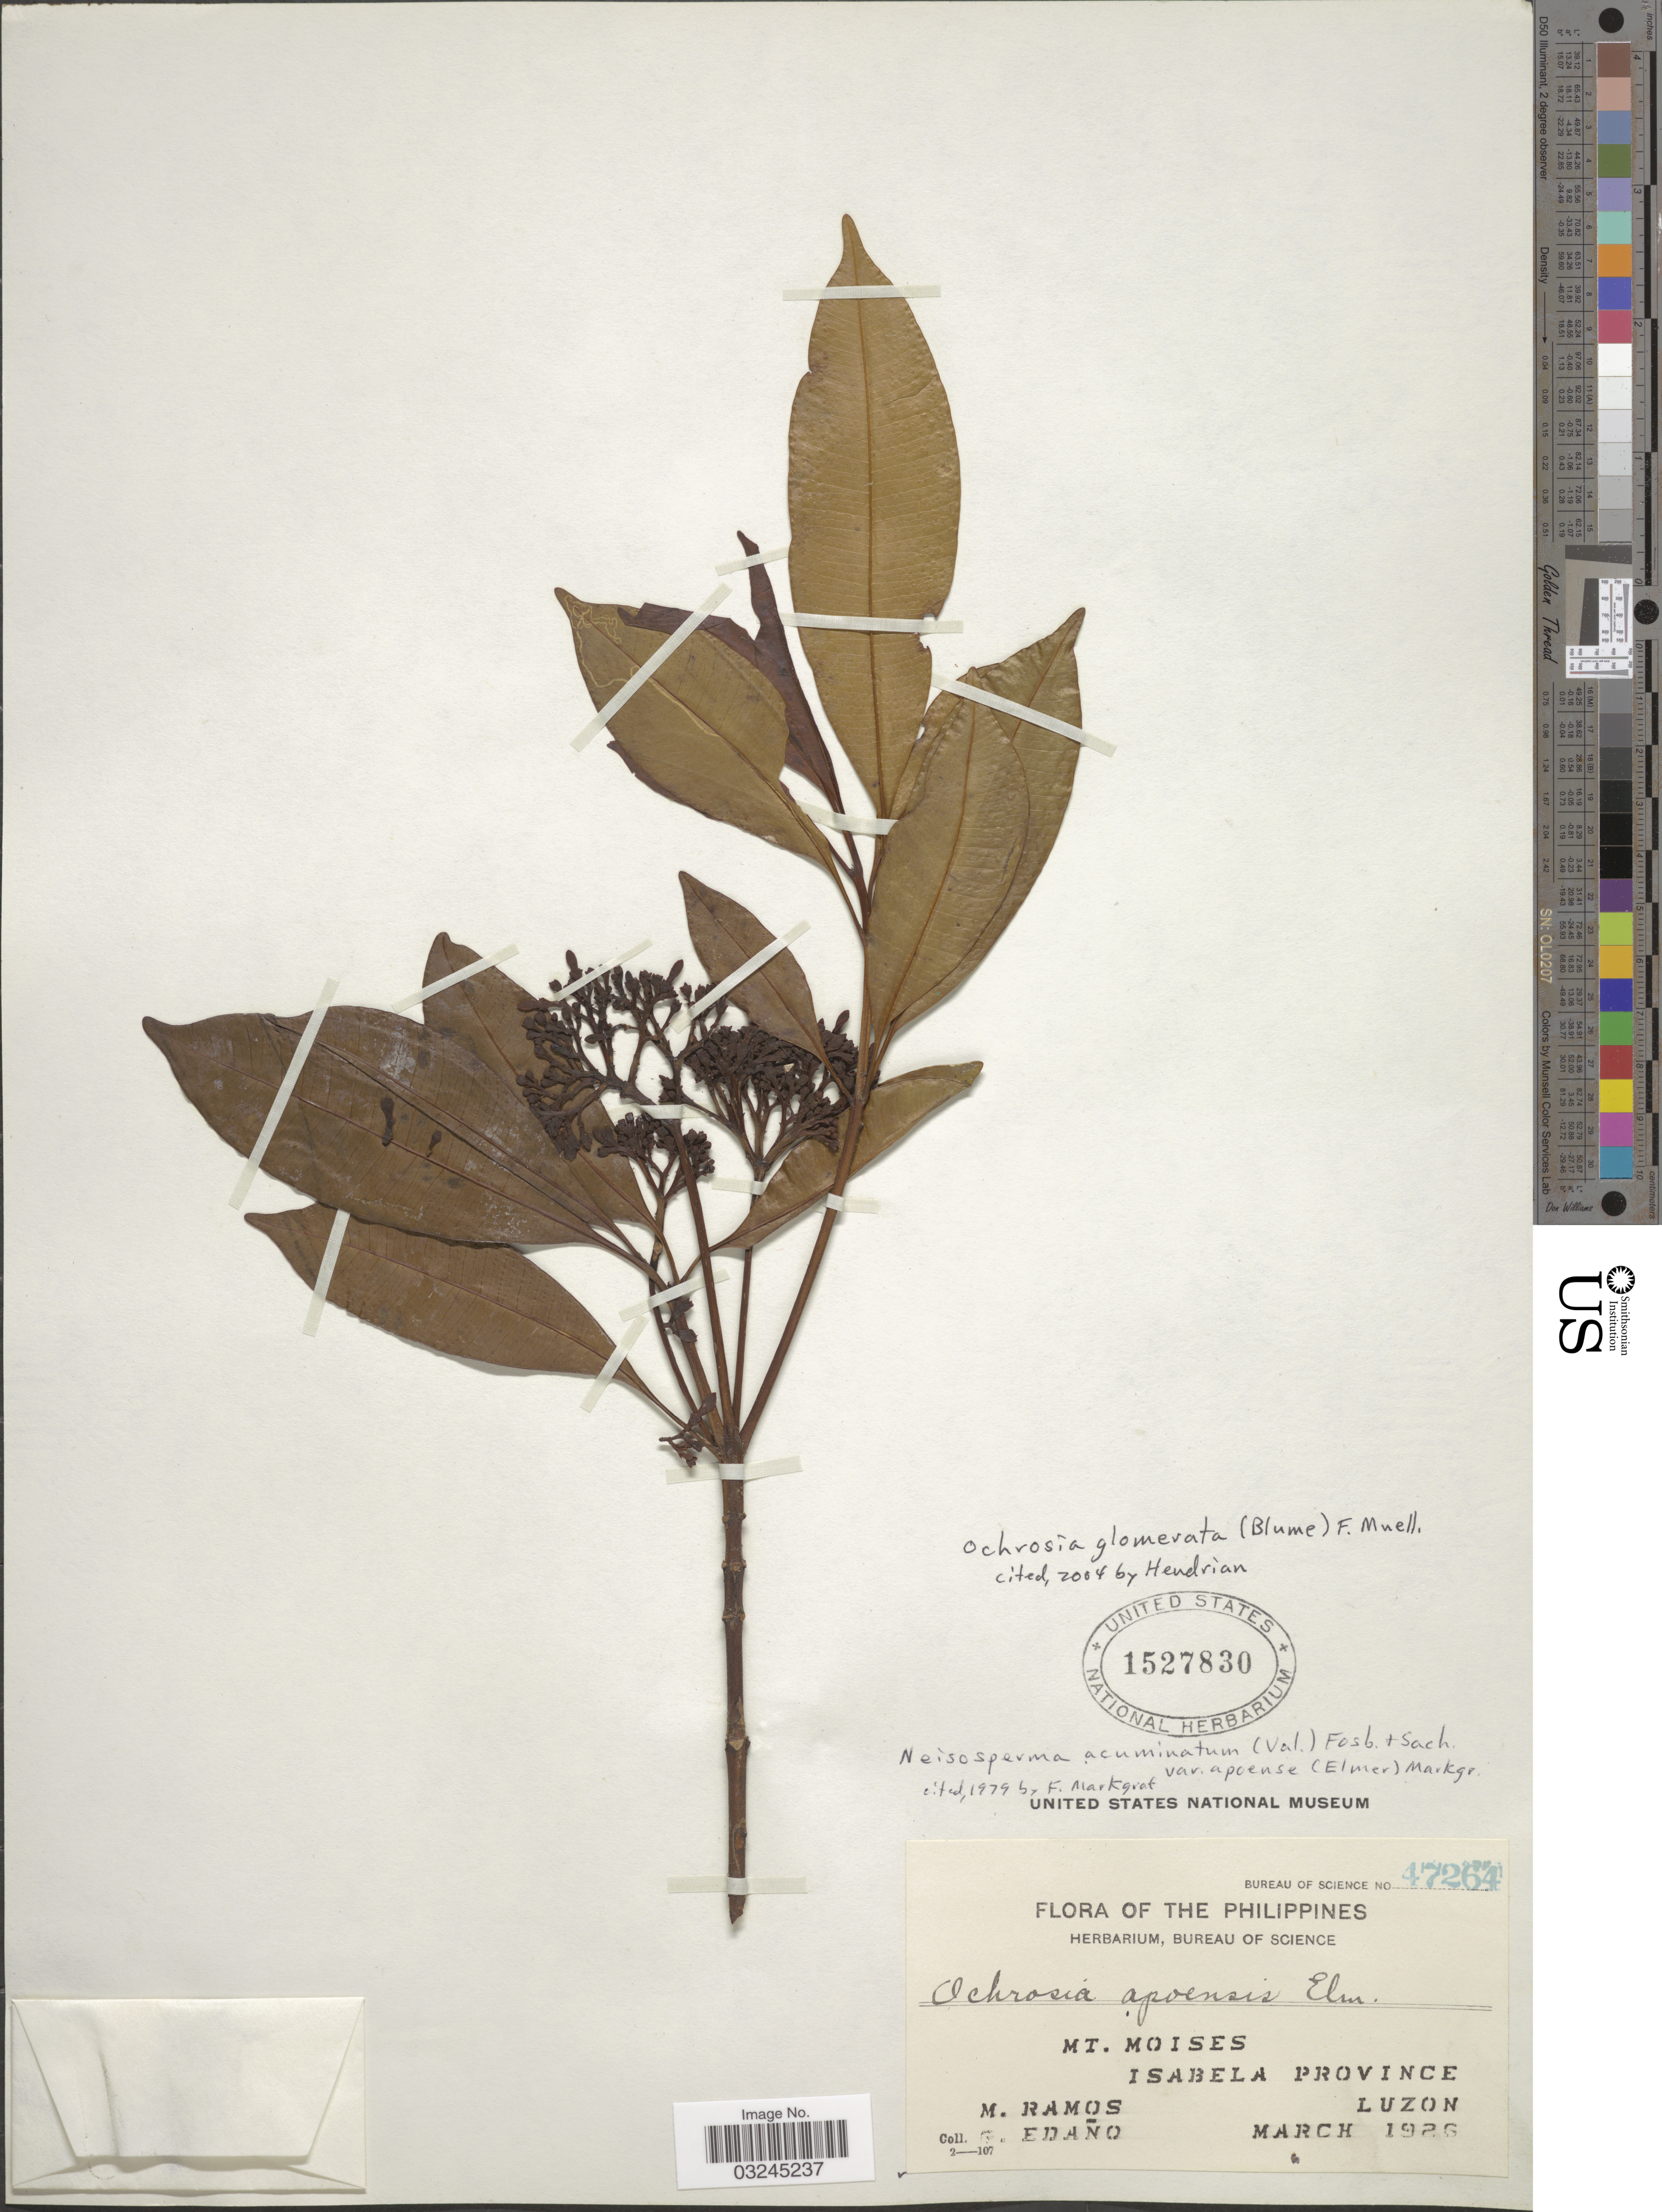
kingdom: Plantae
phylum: Tracheophyta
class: Magnoliopsida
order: Gentianales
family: Apocynaceae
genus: Ochrosia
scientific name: Ochrosia glomerata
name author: (Blume) F. Muell.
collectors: M. Ramos & G. Edaño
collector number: Bureau of Science 47264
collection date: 1926-03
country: Philippines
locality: Mt. Moises. Isabela Province. Luzon.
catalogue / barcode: US 1527830